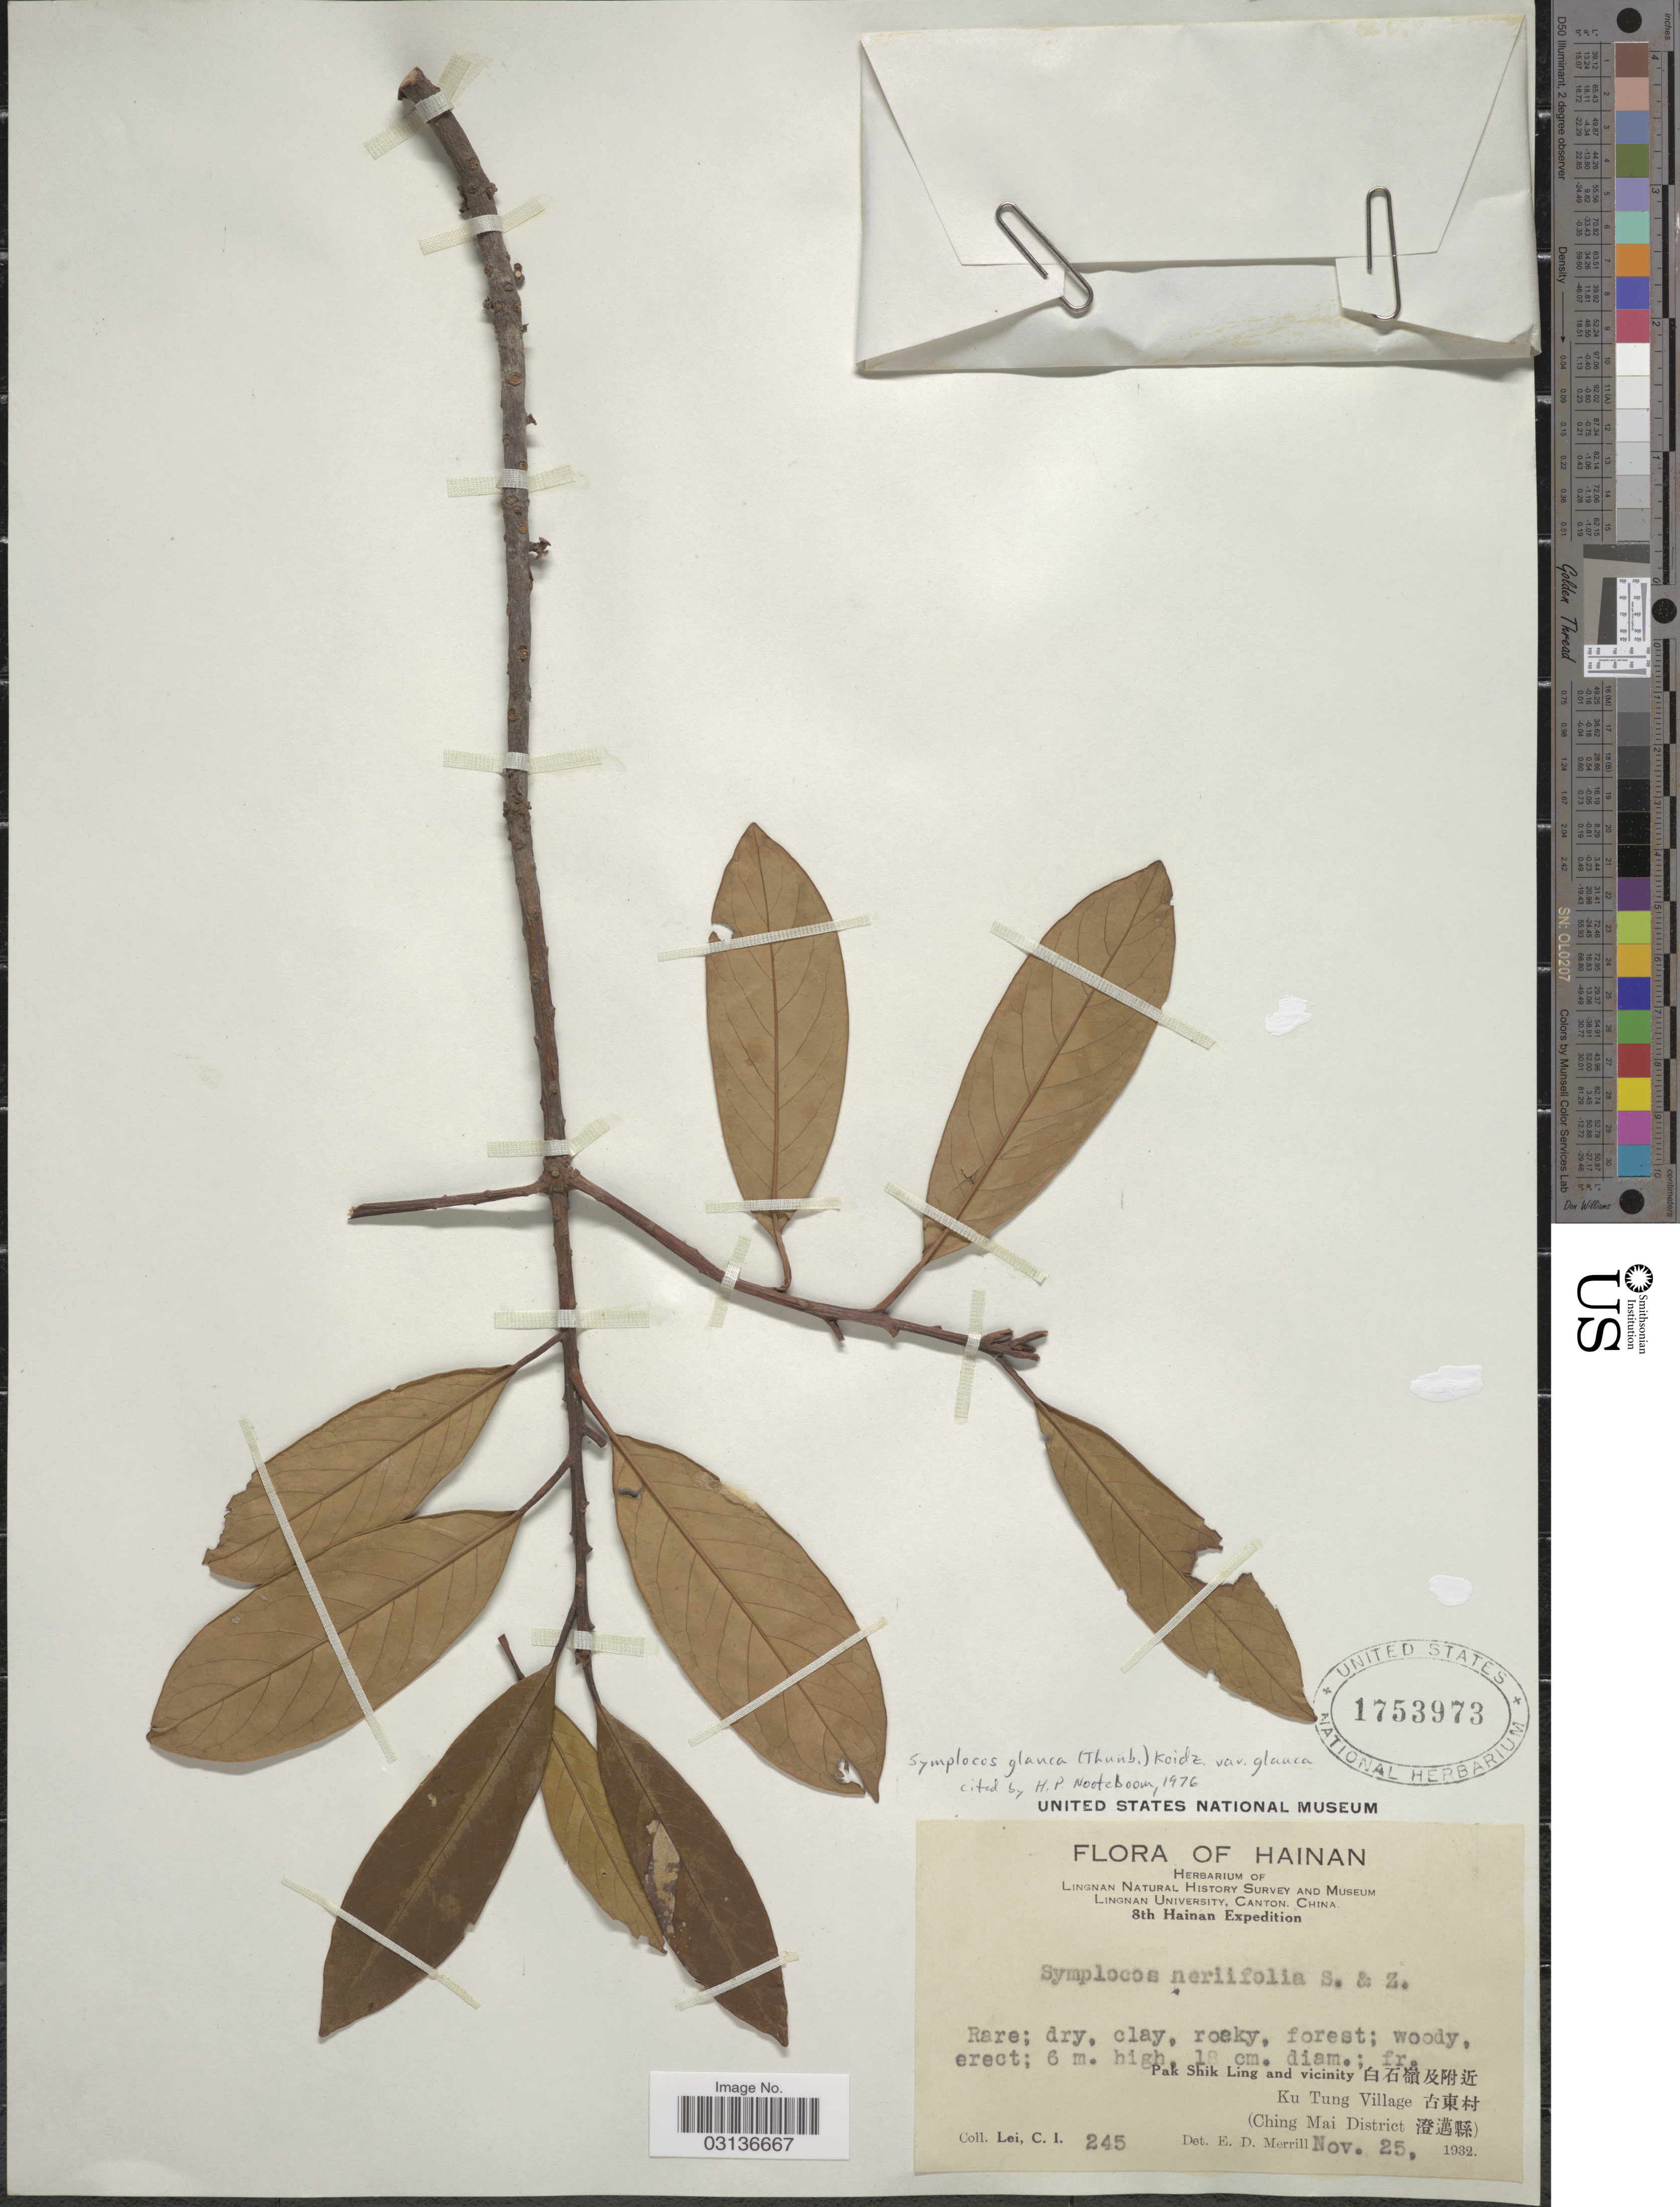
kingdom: Plantae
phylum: Tracheophyta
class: Magnoliopsida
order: Ericales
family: Symplocaceae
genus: Symplocos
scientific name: Symplocos glauca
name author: (Thunb.) Koidz.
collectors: C. I. Lei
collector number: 245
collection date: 1932-11-25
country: China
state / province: Hainan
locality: PakShikLing and Vicinity, Ku Tung Village, (Ching Mai District)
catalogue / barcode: US 1753973